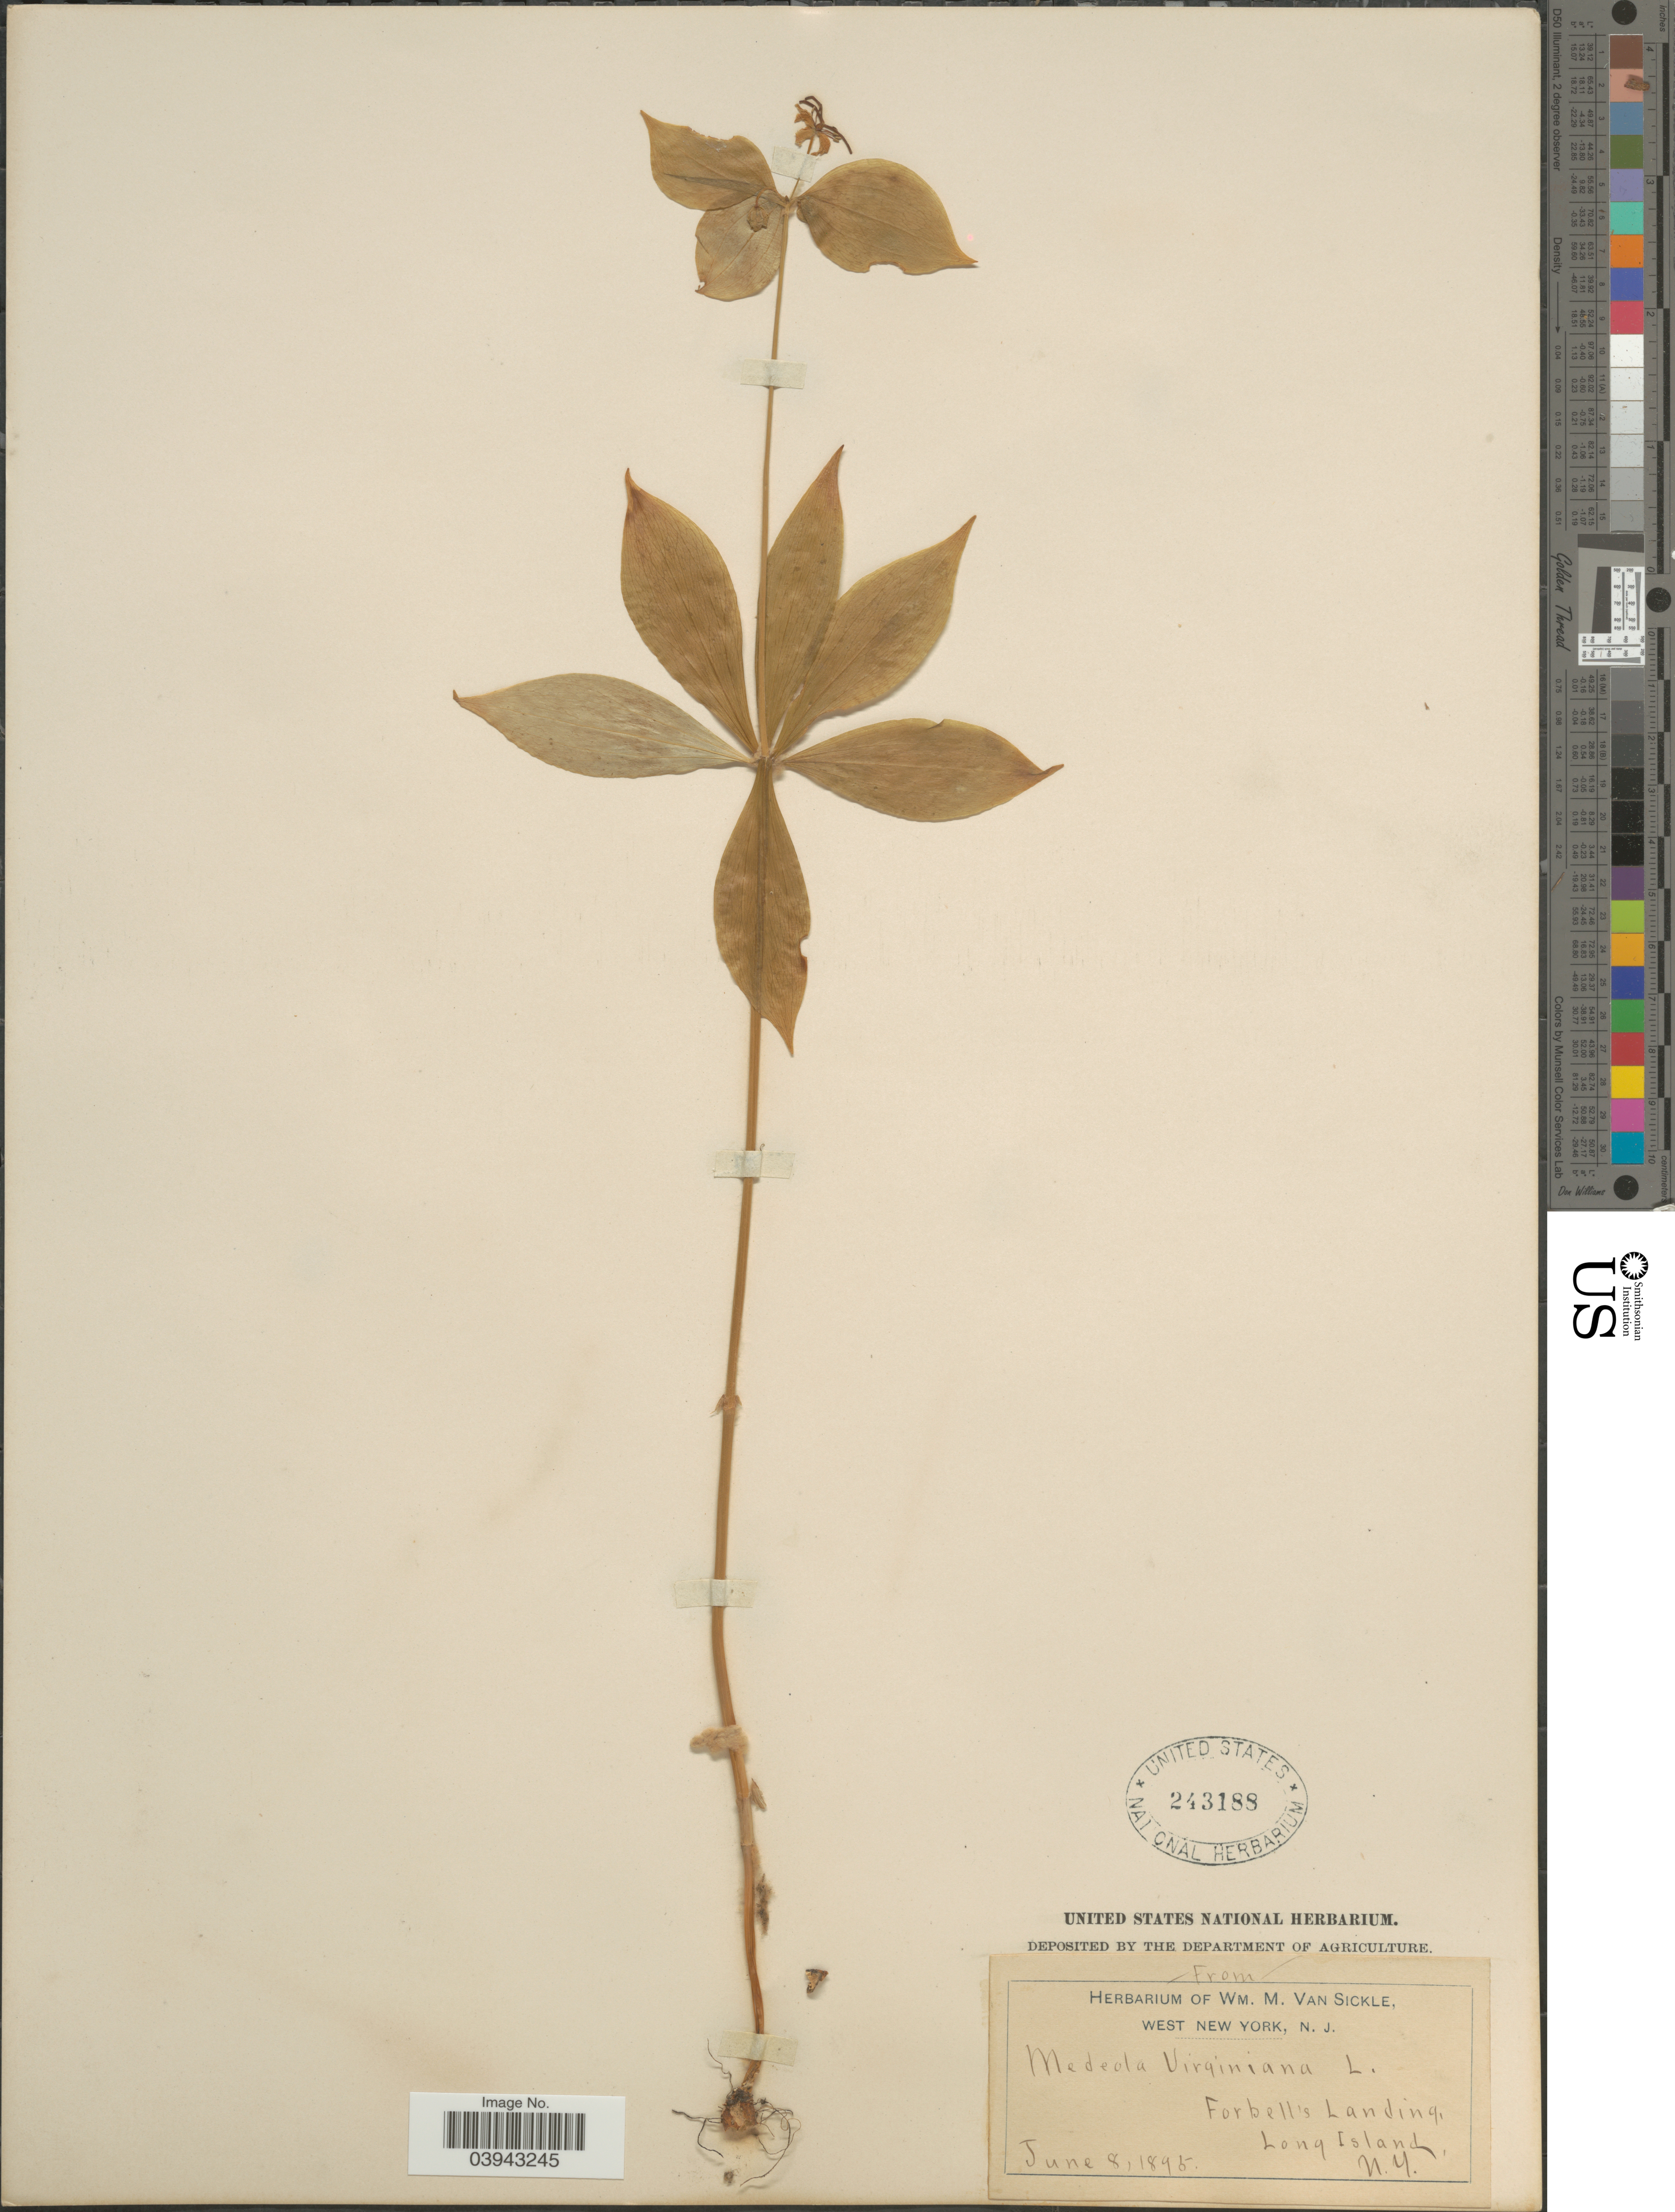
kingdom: Plantae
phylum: Tracheophyta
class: Liliopsida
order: Liliales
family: Liliaceae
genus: Medeola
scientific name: Medeola virginiana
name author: (L.) Desf.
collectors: ex herb. Wm. M. Van Sickle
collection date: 1895-06-08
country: United States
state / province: New York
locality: Forbell's Landing, Long Island.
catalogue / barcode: US 243188